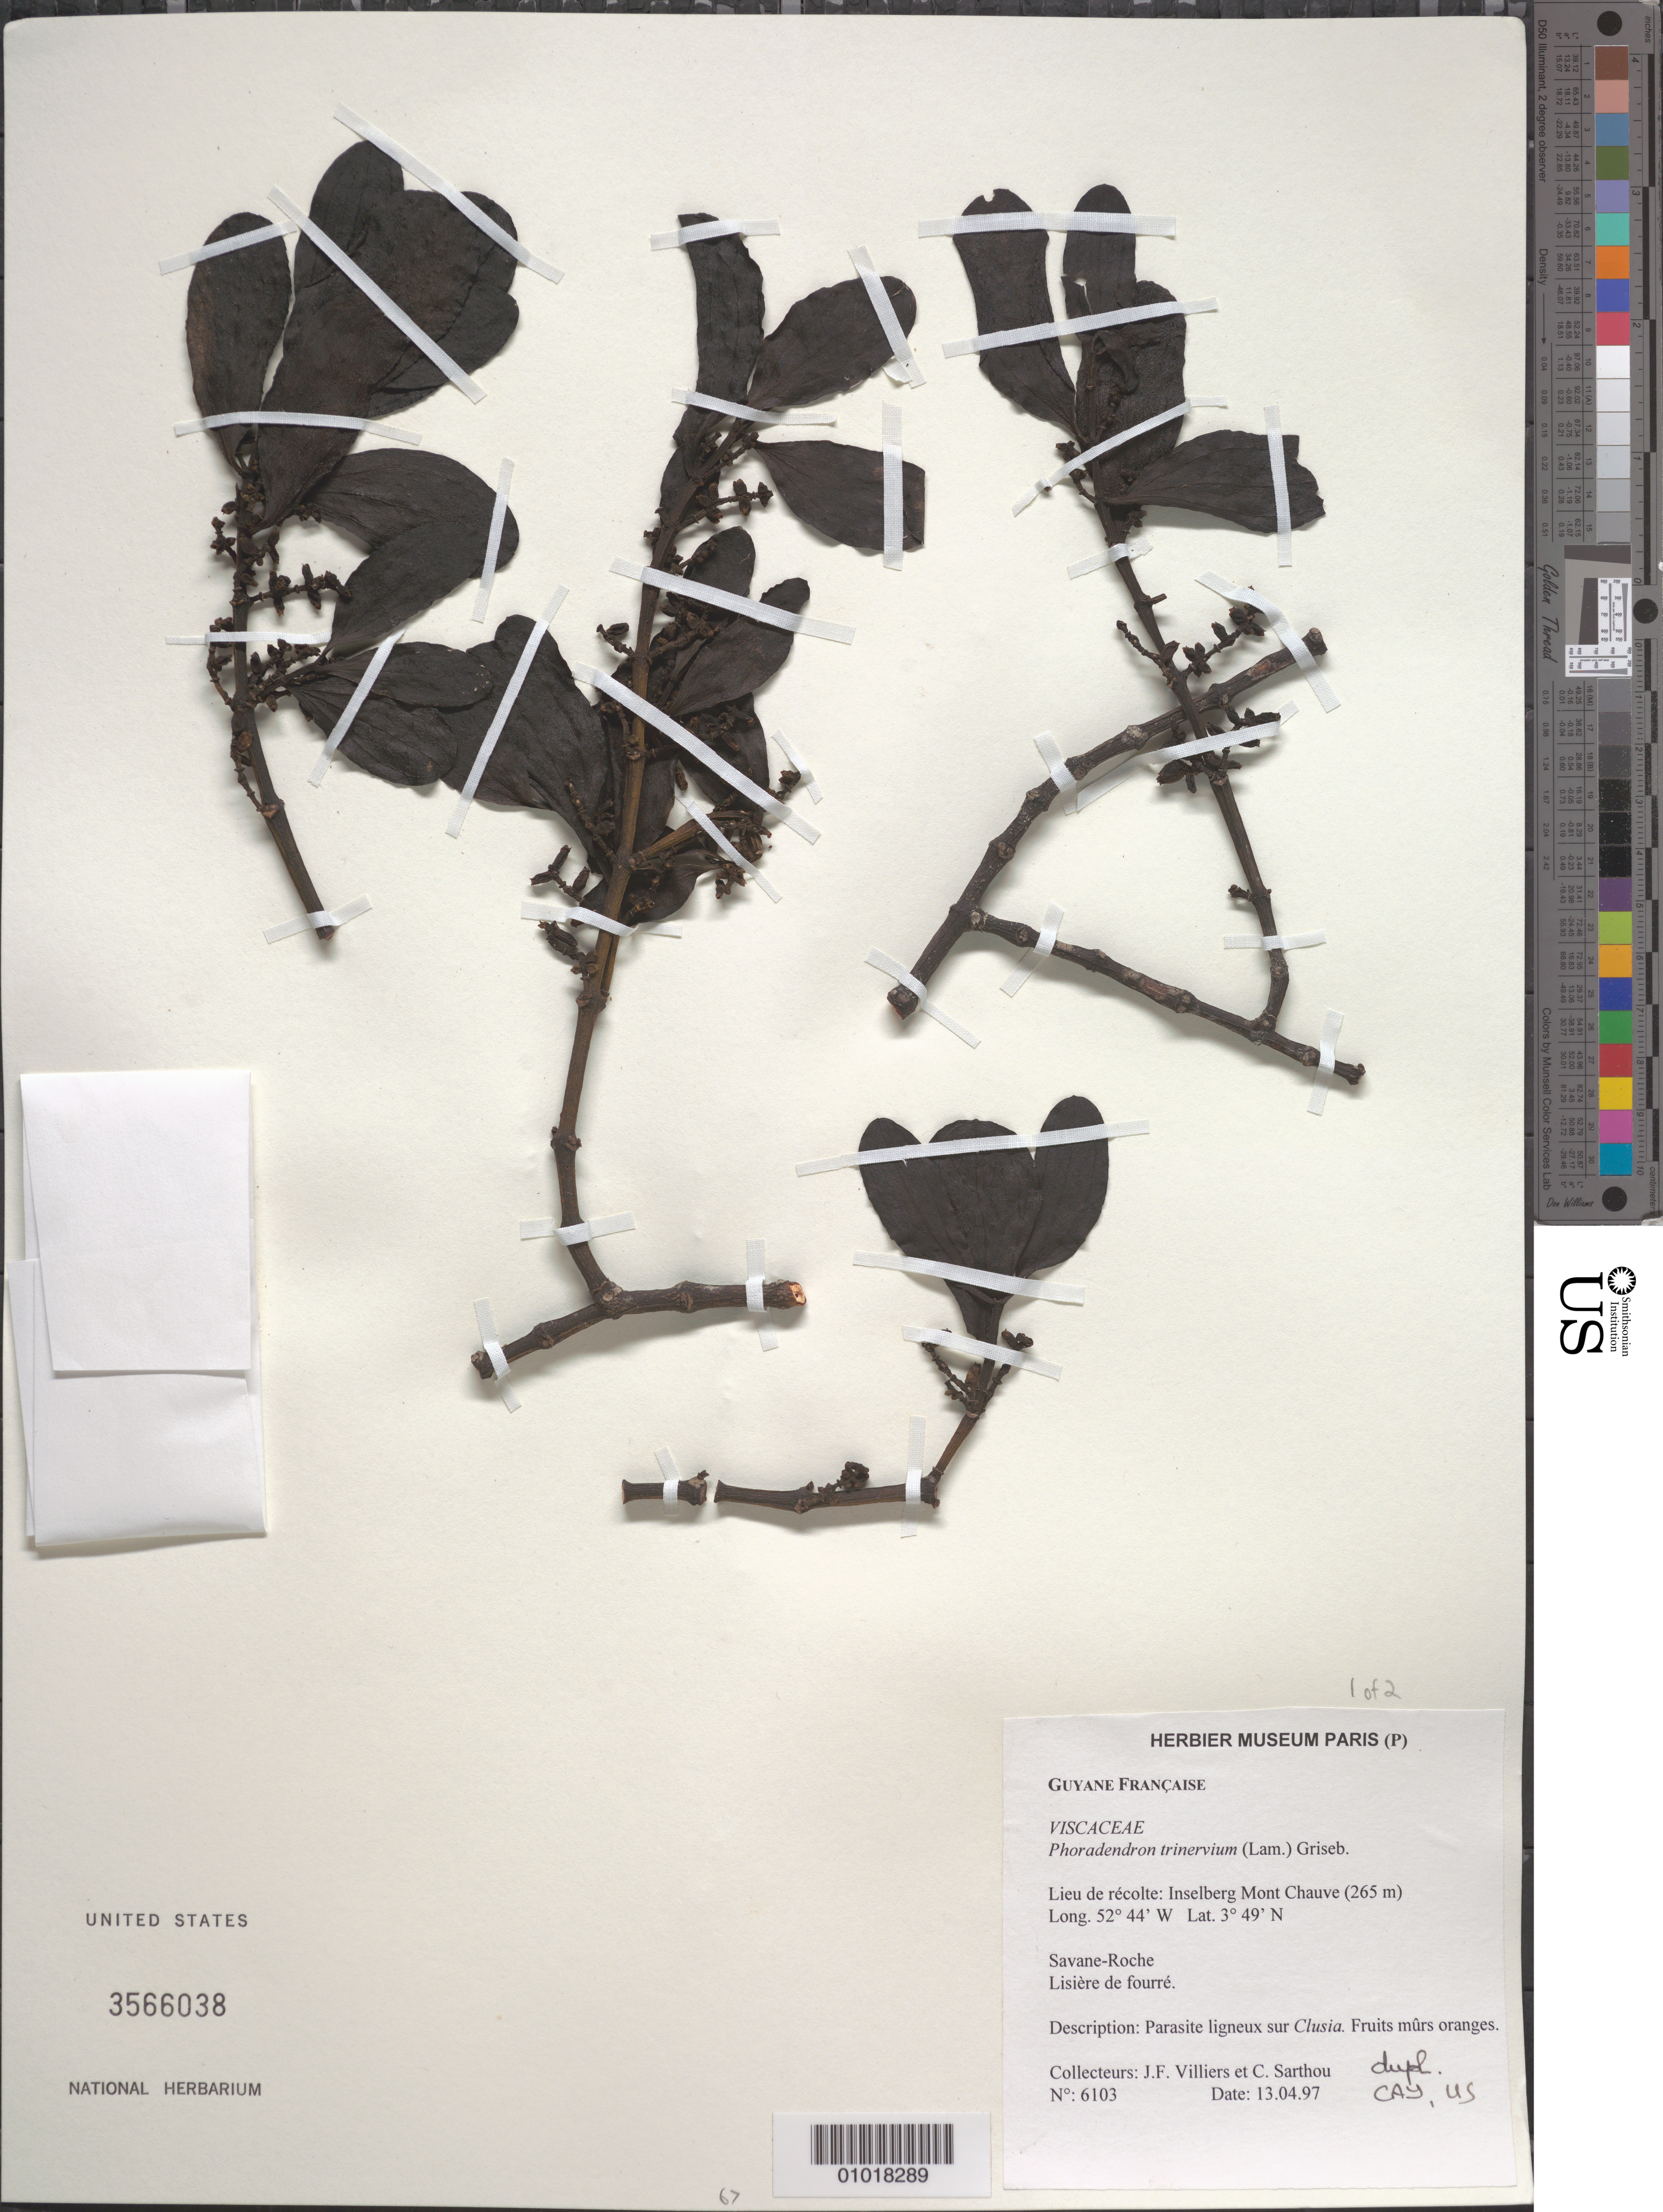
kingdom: Plantae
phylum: Tracheophyta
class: Magnoliopsida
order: Santalales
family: Viscaceae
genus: Phoradendron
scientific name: Phoradendron trinervium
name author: (Lam.) Griseb.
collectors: J. Villiers & C. Sarthou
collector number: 6103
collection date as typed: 13-Apr-97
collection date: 1997-04-13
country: French Guiana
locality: Inselberg Mont Chauve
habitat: Savane-roche. Lisiere de fourre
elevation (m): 265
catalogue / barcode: US 3566038